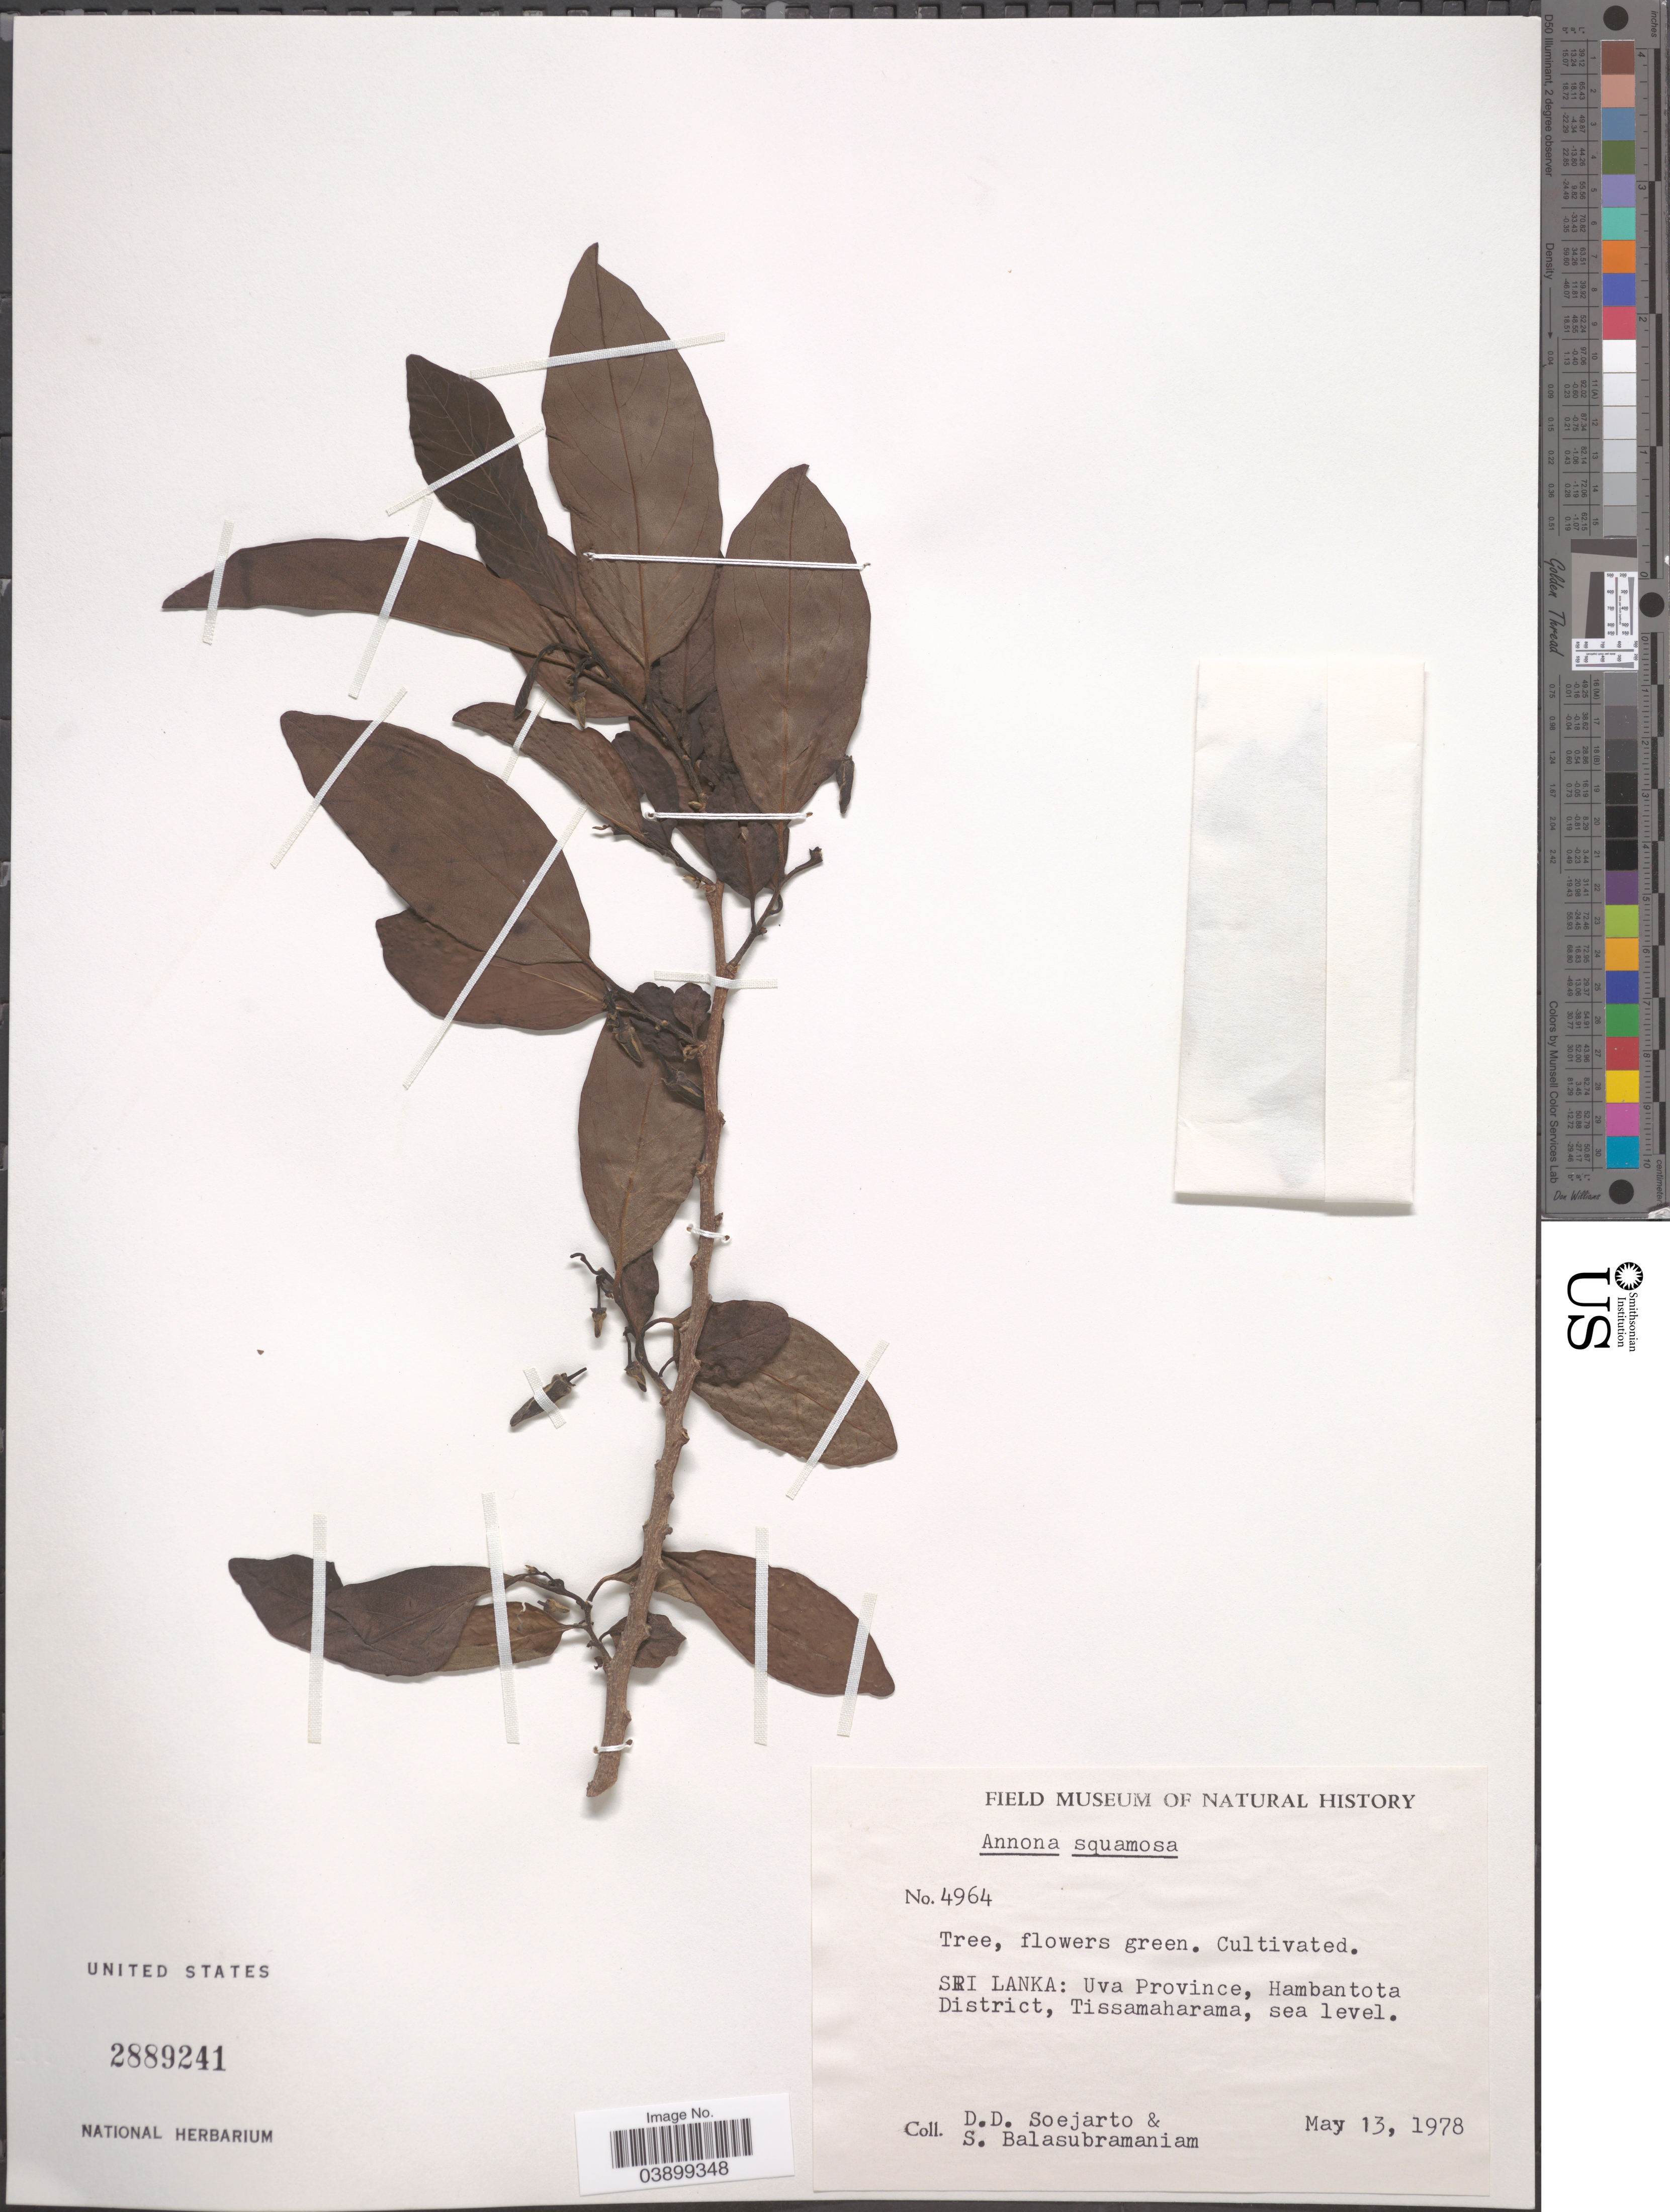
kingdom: Plantae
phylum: Tracheophyta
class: Magnoliopsida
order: Magnoliales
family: Annonaceae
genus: Annona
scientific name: Annona squamosa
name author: L.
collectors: S. Balasubramaniam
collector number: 4964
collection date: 1978-05-13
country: Sri Lanka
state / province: Uva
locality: Hambantota District, Tissamaharama.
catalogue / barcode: US 2889241